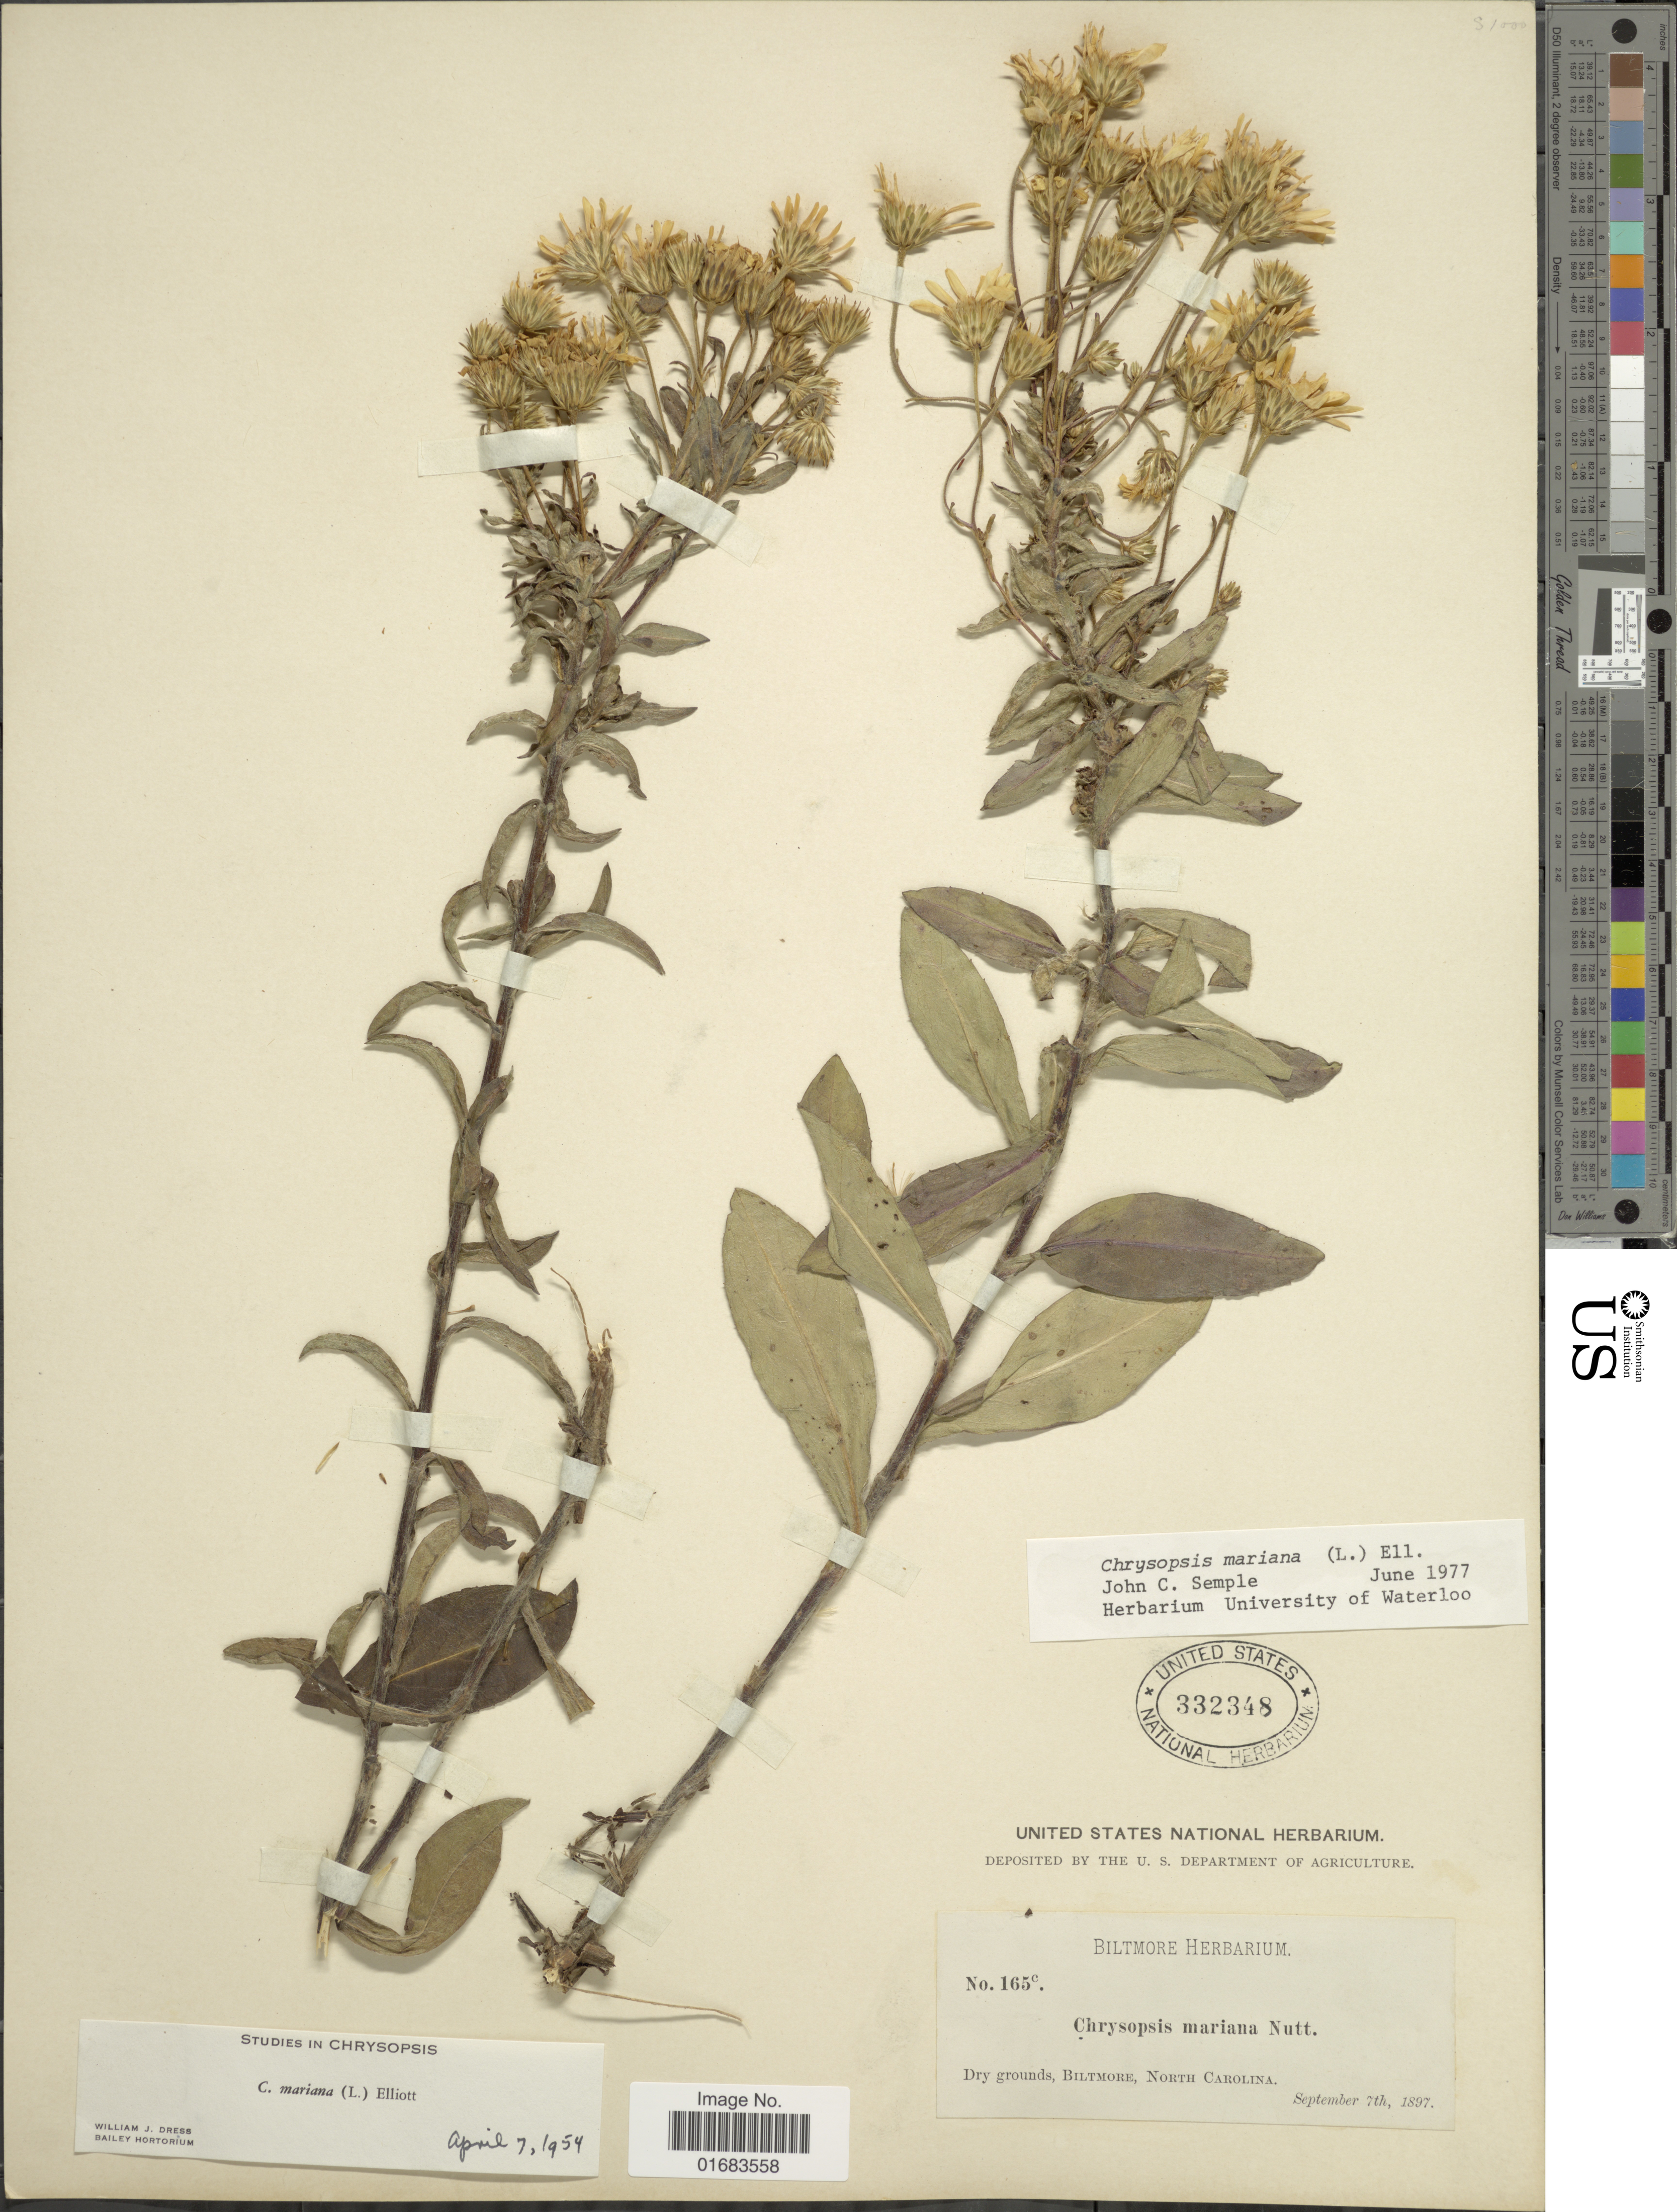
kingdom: Plantae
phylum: Tracheophyta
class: Magnoliopsida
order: Asterales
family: Asteraceae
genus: Chrysopsis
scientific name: Chrysopsis mariana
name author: (L.) Elliott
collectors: ex herb. Biltmore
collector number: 165 c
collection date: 1897-09-07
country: United States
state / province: North Carolina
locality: Dry grounds, Biltmore.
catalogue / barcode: US 332348